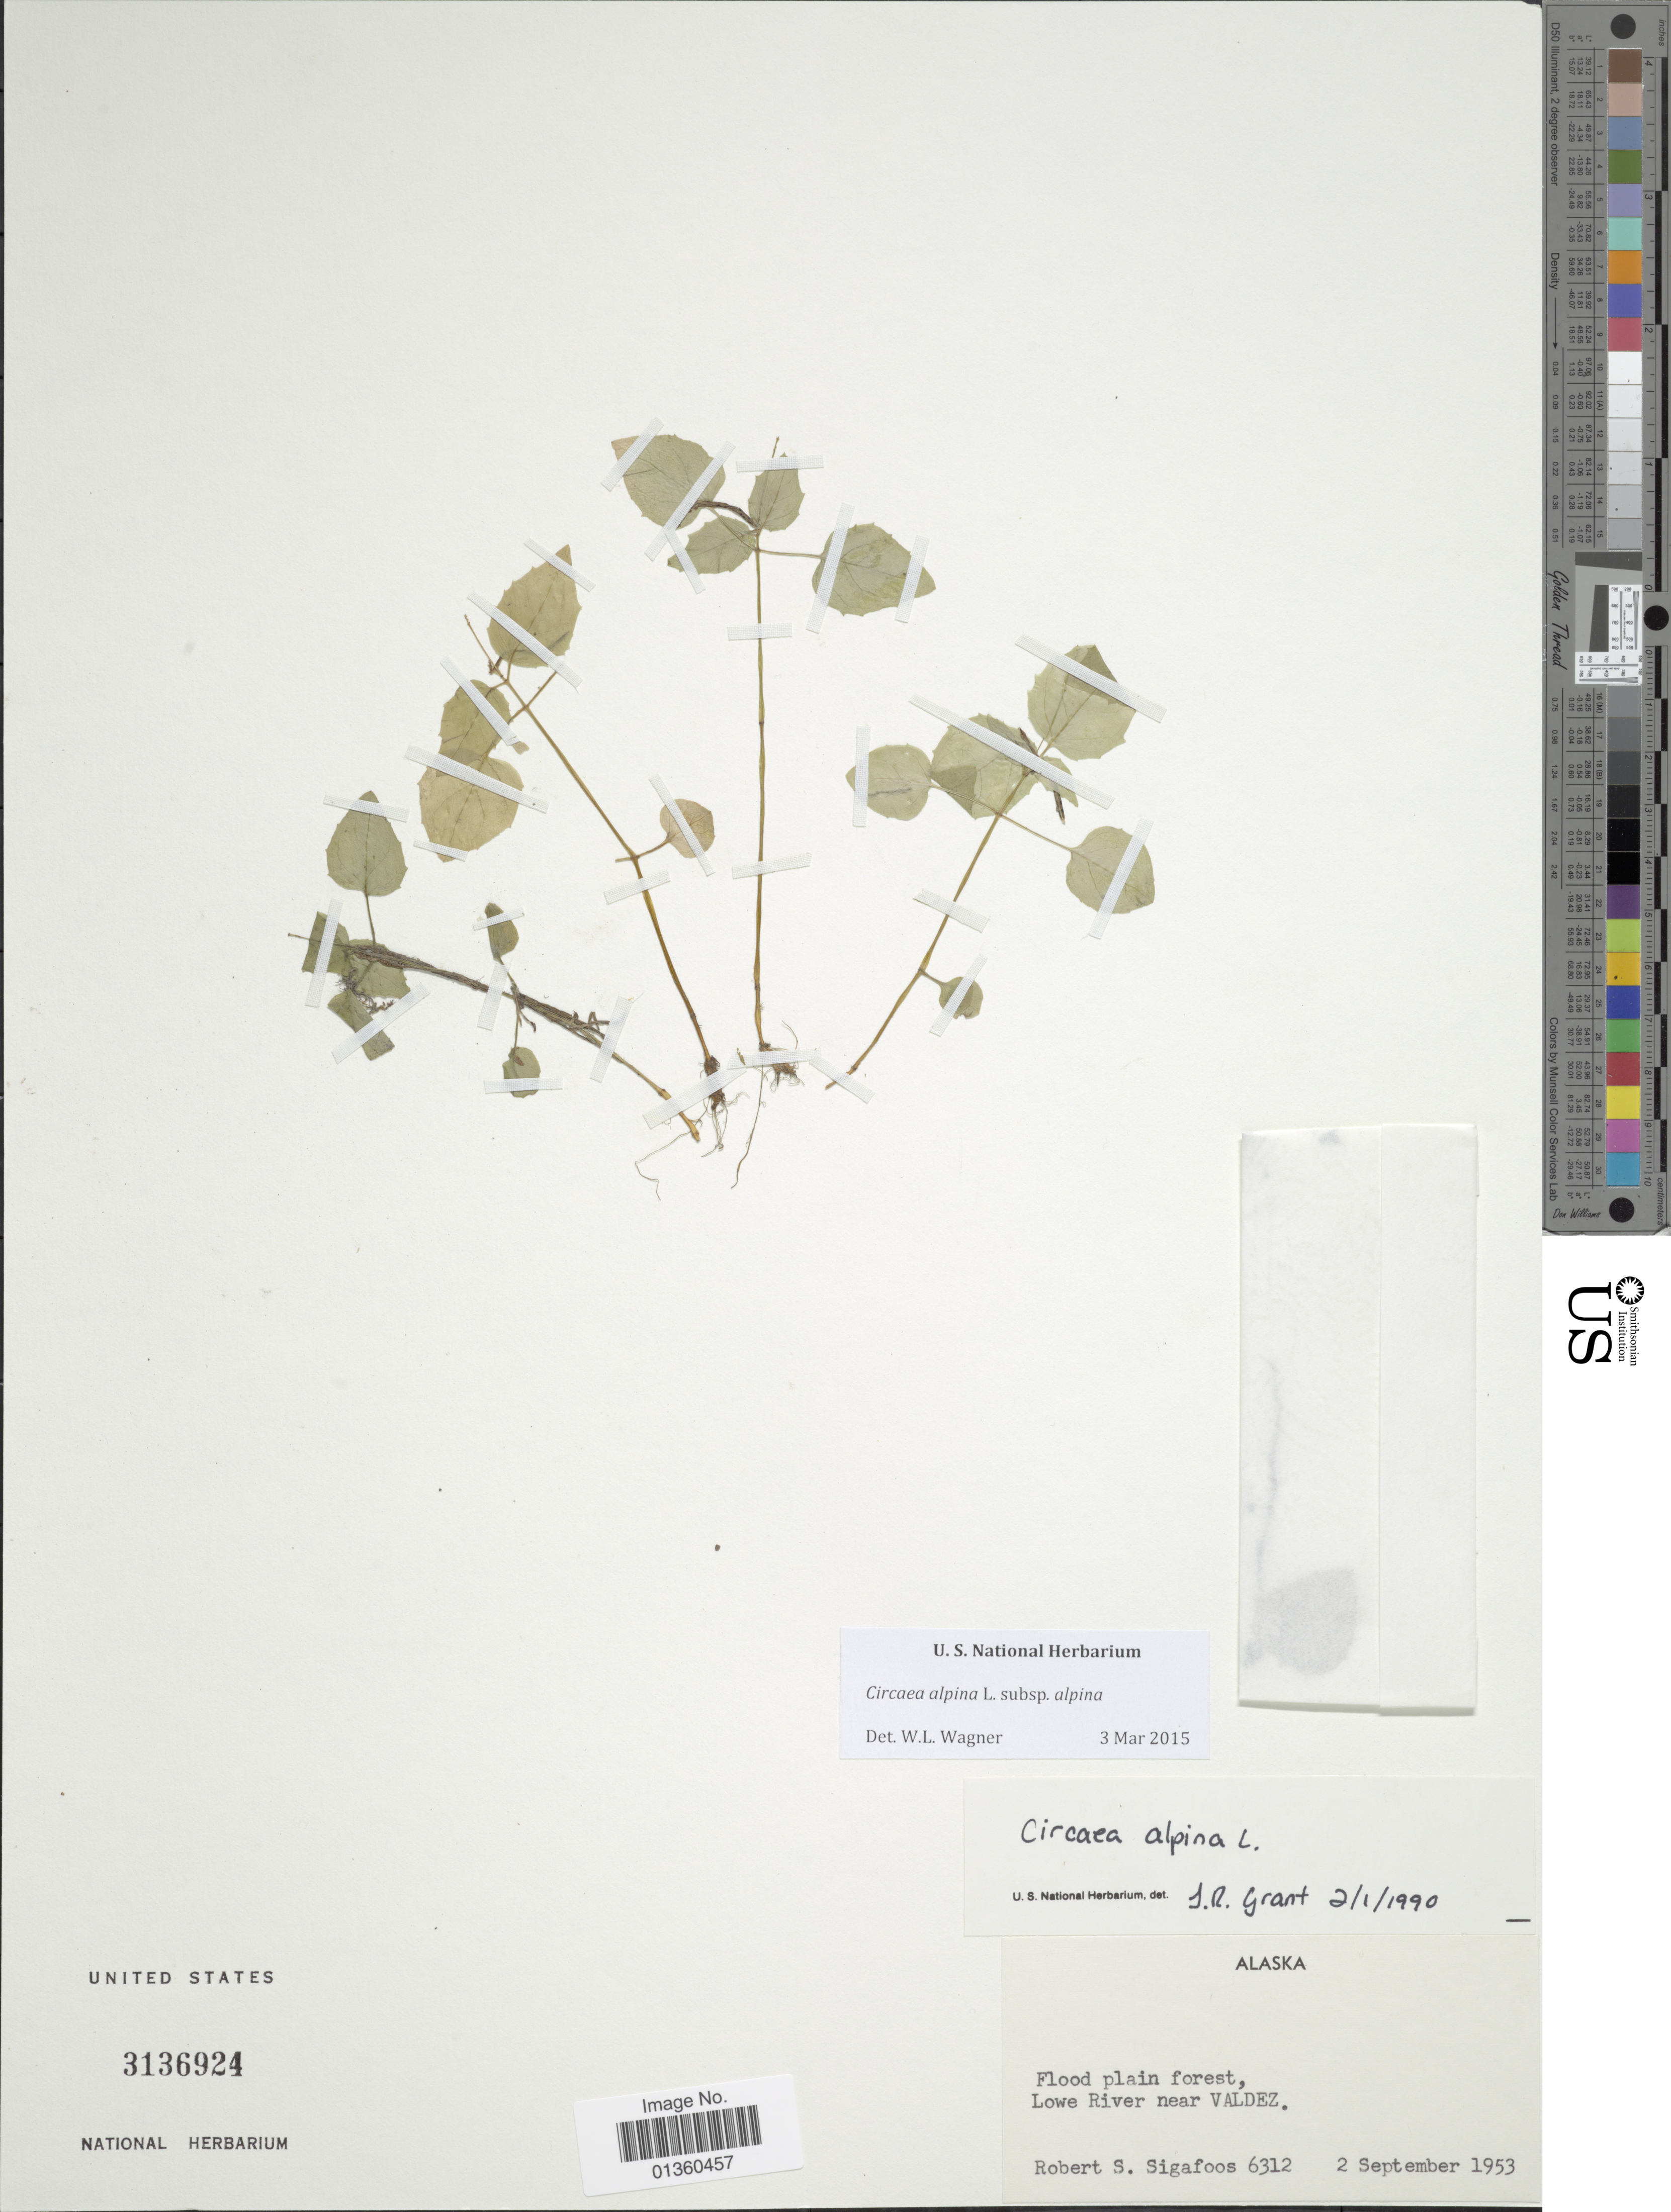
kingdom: Plantae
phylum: Tracheophyta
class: Magnoliopsida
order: Myrtales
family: Onagraceae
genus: Circaea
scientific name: Circaea alpina subsp. alpina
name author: L.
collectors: R. Sigafoos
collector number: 6312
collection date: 1953-09-02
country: United States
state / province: Alaska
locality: Lowe River near Valdez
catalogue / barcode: US 3136924